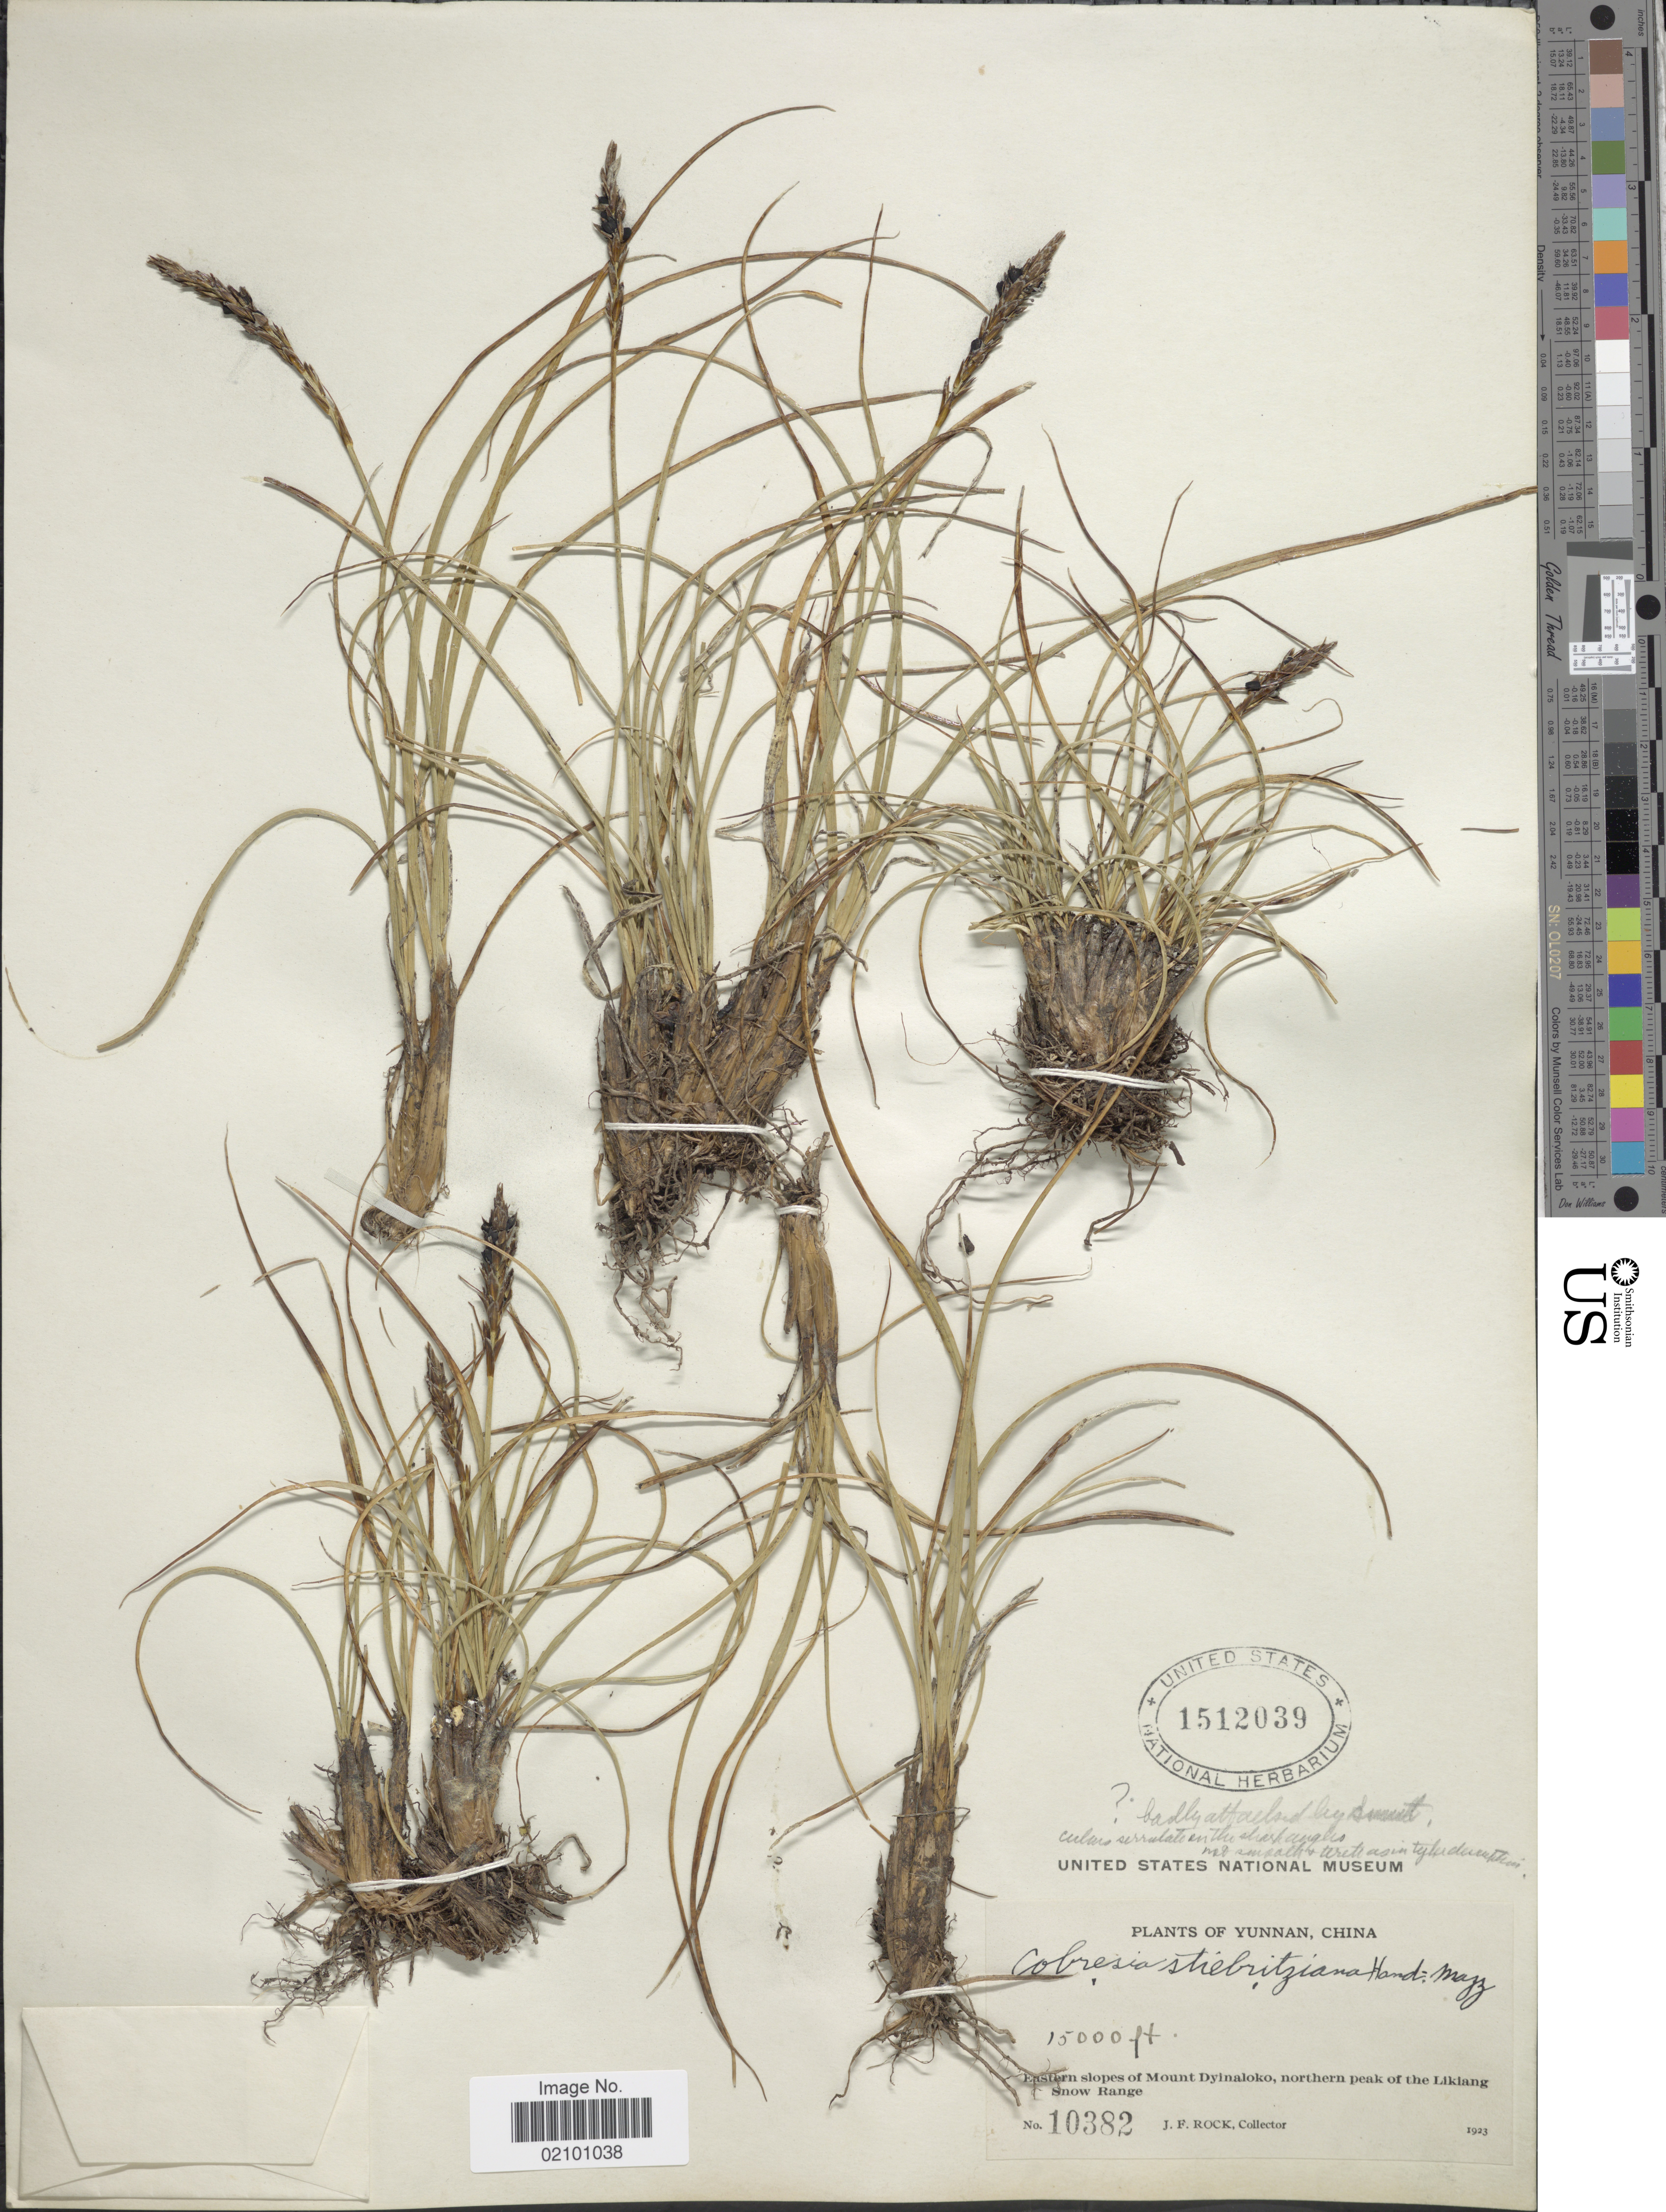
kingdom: Plantae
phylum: Tracheophyta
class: Liliopsida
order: Poales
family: Cyperaceae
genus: Carex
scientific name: Carex cercostachys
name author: Franch.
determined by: Strong, M. T., (US), Smithsonian Institution - National Museum of Natural History (UNITED STATES)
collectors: J. Rock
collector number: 10382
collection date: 1923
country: China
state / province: Yunnan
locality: Eastern slopes of Mount Dyinaloko, northern peak of the Likiang Snow Range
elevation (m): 4572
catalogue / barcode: US 1512039